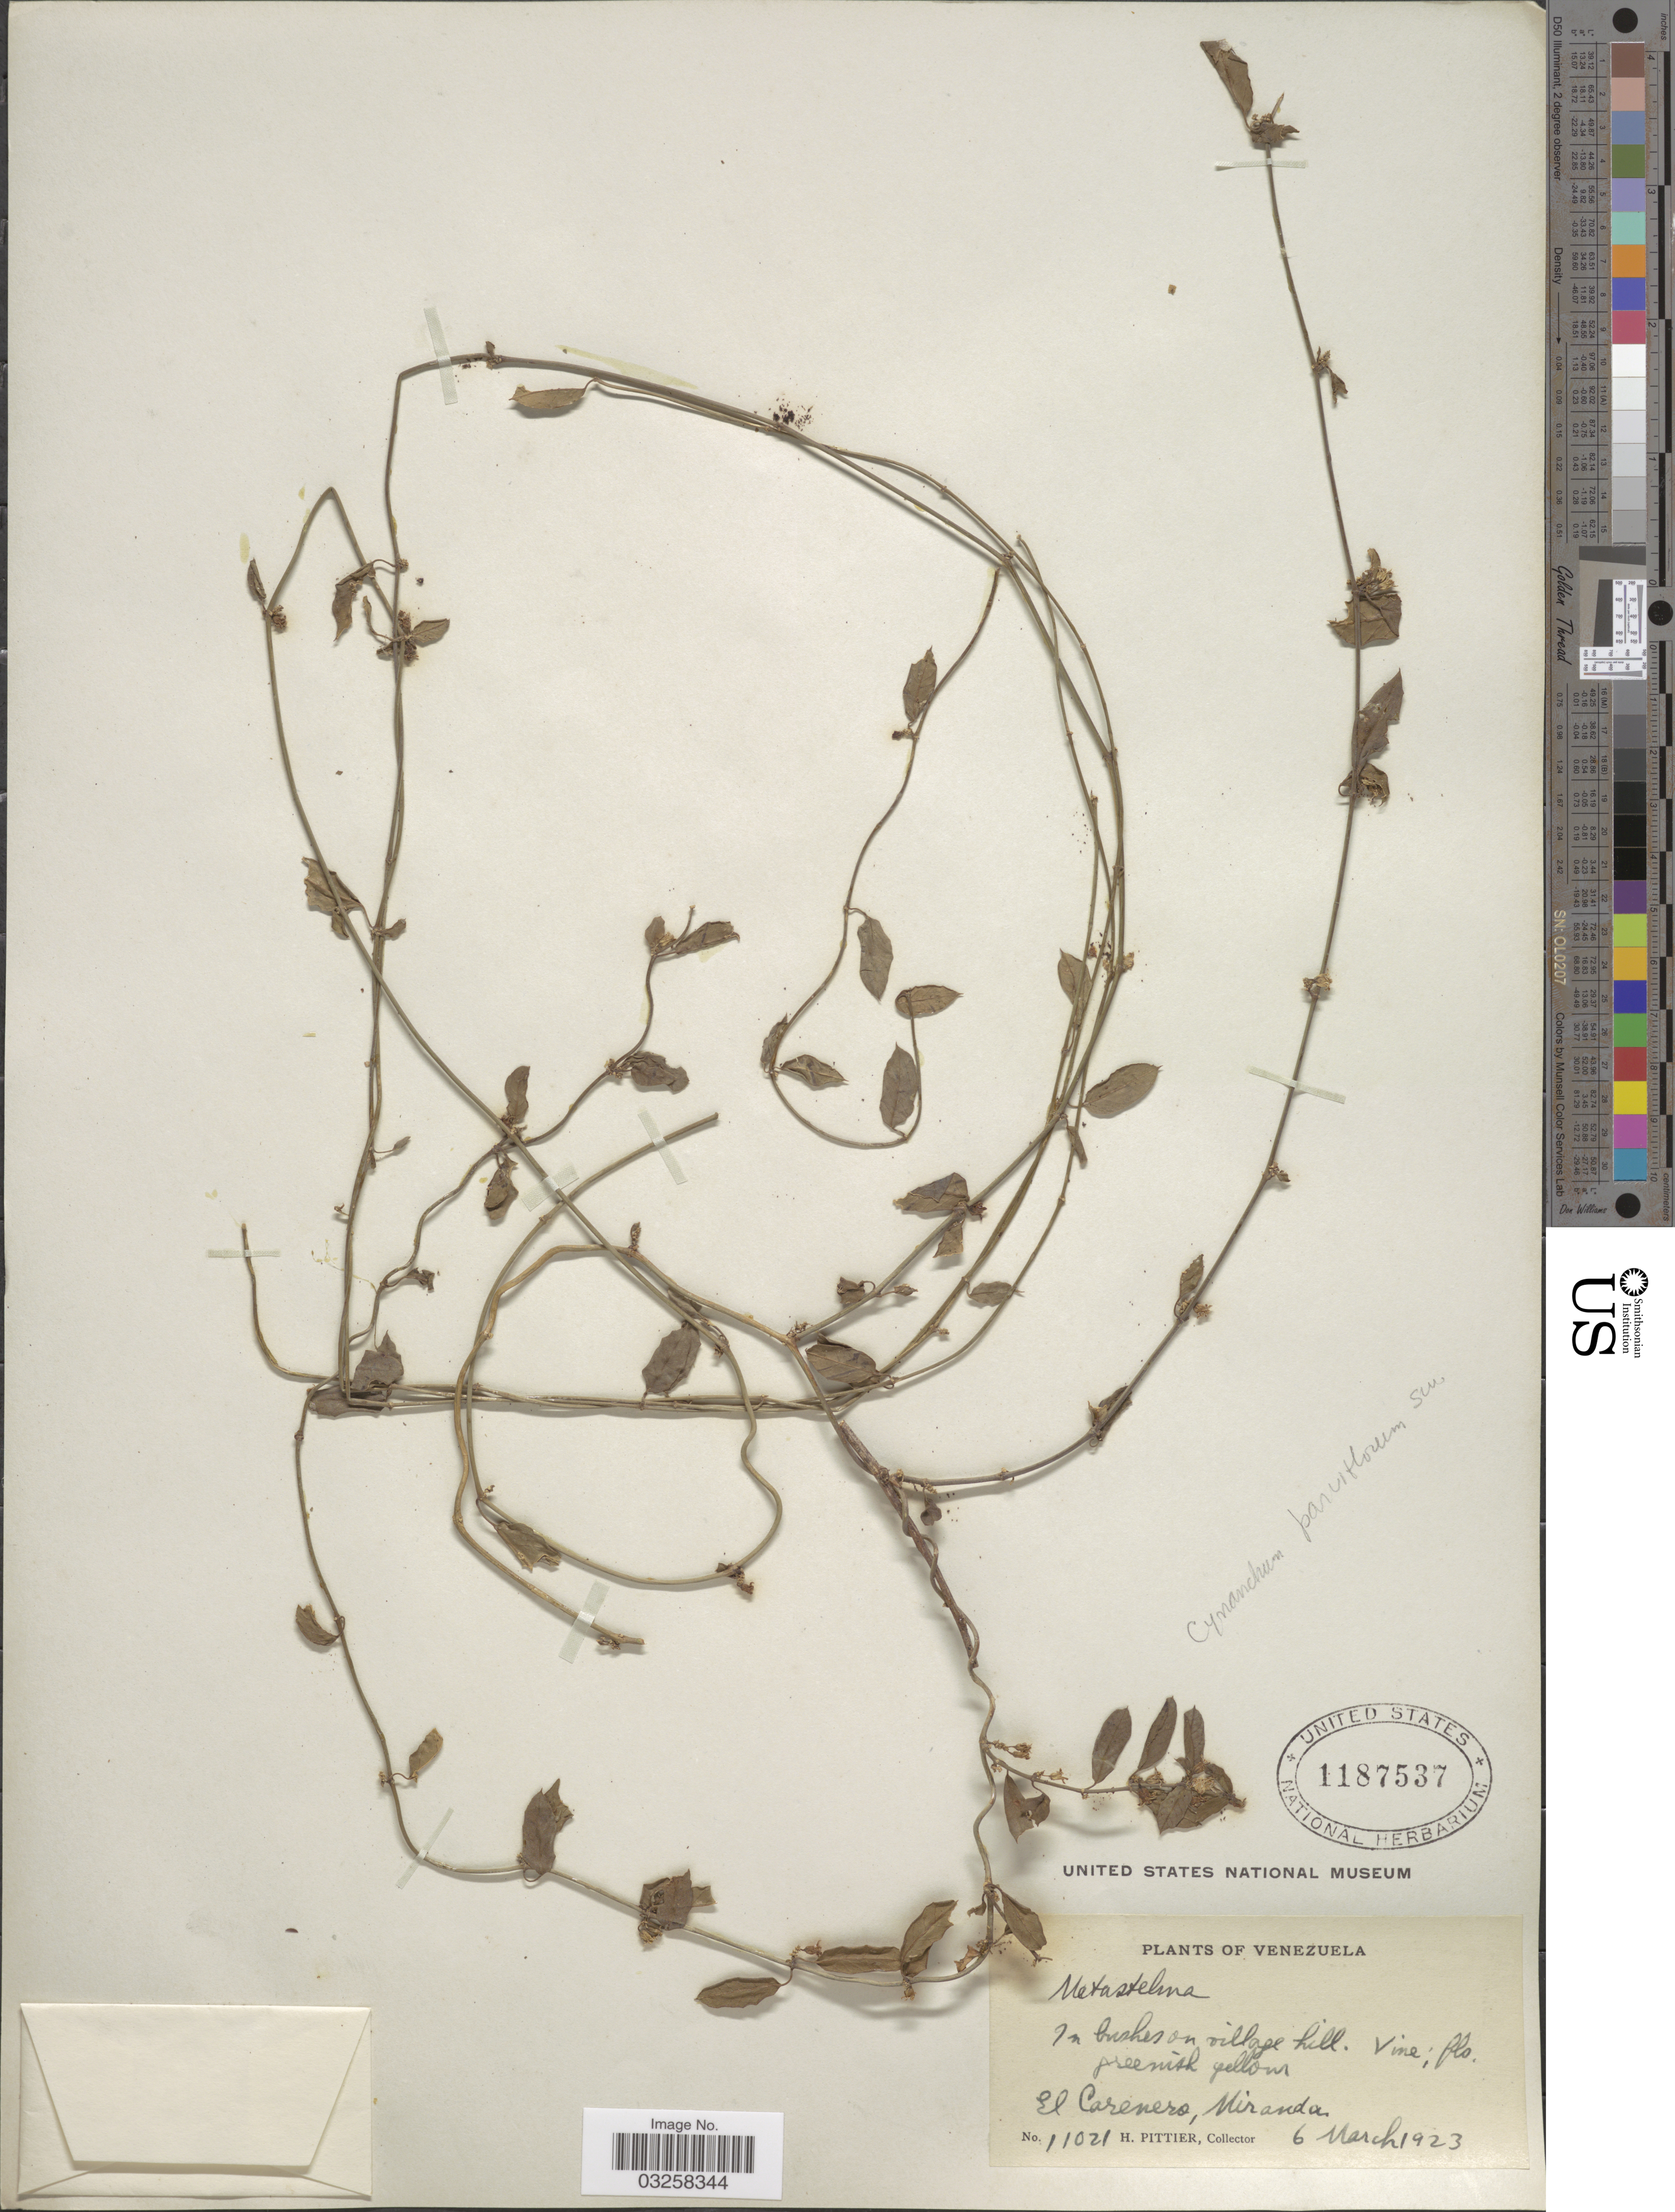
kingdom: Plantae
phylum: Tracheophyta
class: Magnoliopsida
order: Gentianales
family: Apocynaceae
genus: Metastelma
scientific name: Metastelma parviflorum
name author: (Sw.) Schult.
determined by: Liede-Schumann, Sigrid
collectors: H. F. Pittier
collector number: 11021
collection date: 1923-03-06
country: Venezuela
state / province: Miranda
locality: El Carenero.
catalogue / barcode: US 1187537